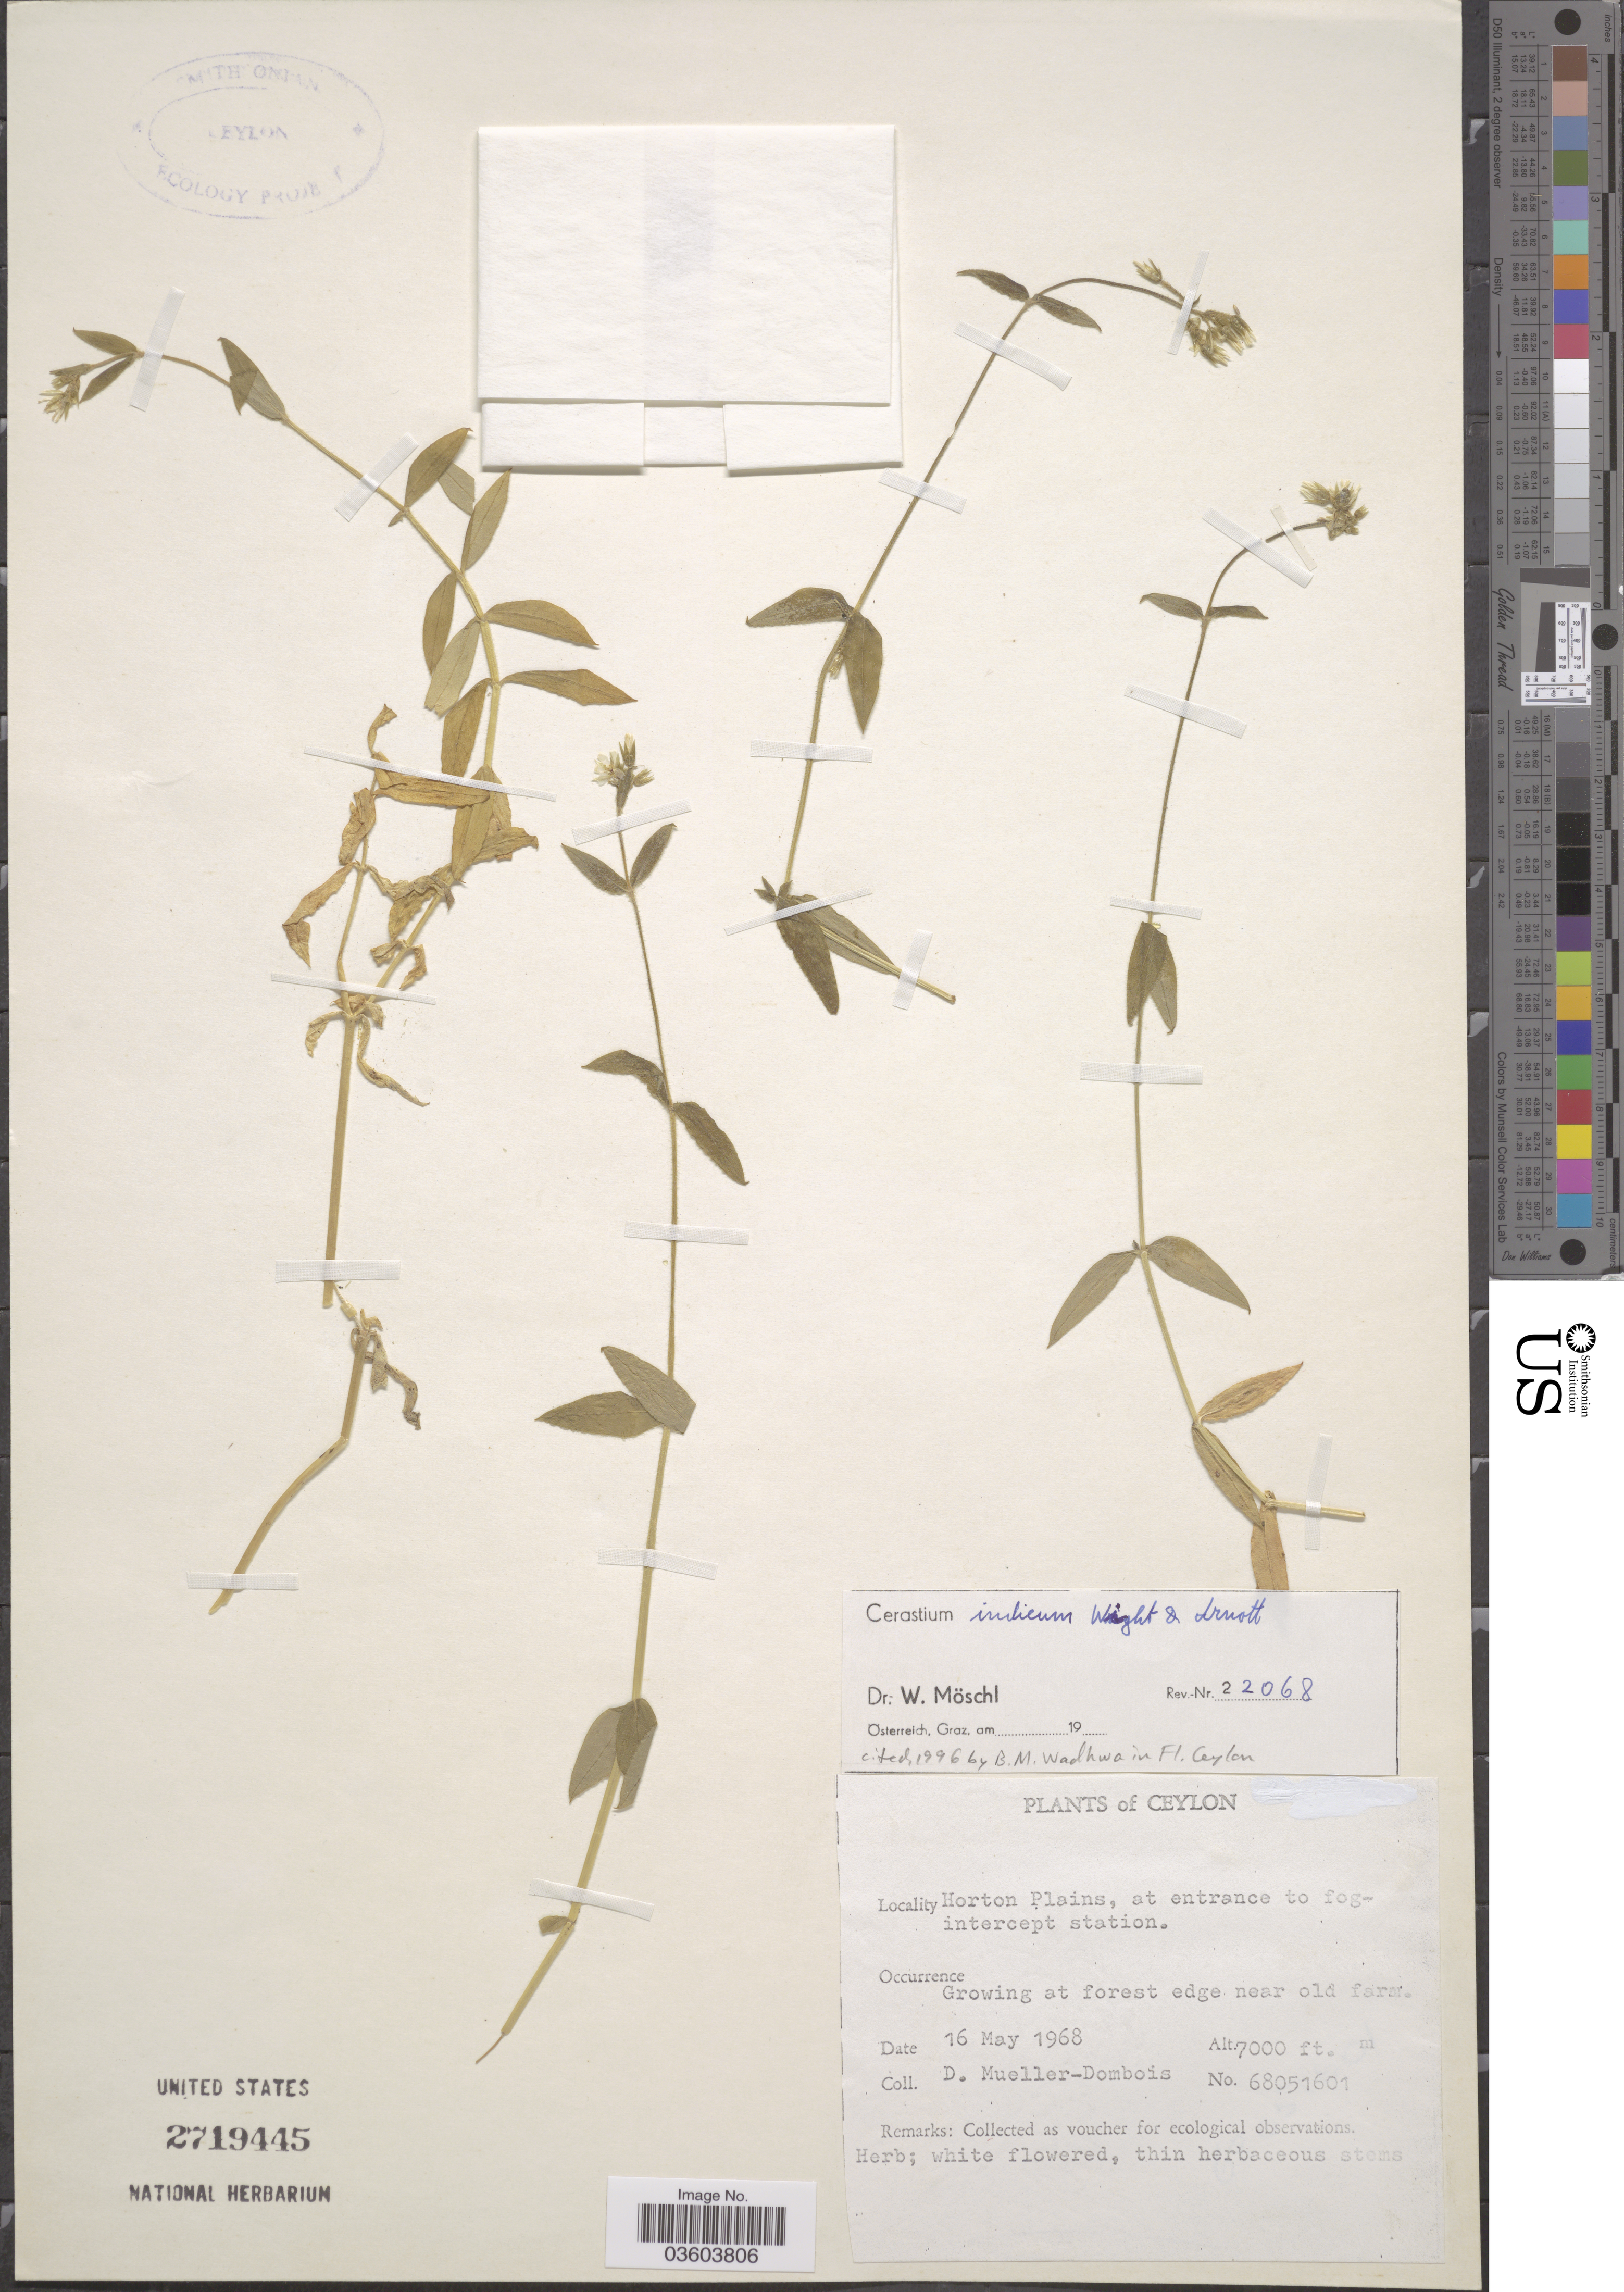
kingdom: Plantae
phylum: Tracheophyta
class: Magnoliopsida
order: Caryophyllales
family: Caryophyllaceae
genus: Cerastium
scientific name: Cerastium indicum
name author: Wight & Arn.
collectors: D. Mueller-Dombois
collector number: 68051601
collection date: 1968-05-16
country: Sri Lanka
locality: Ceylon. Horton Plains, at entrance to fog-intercept station.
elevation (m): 2134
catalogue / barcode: US 2719445